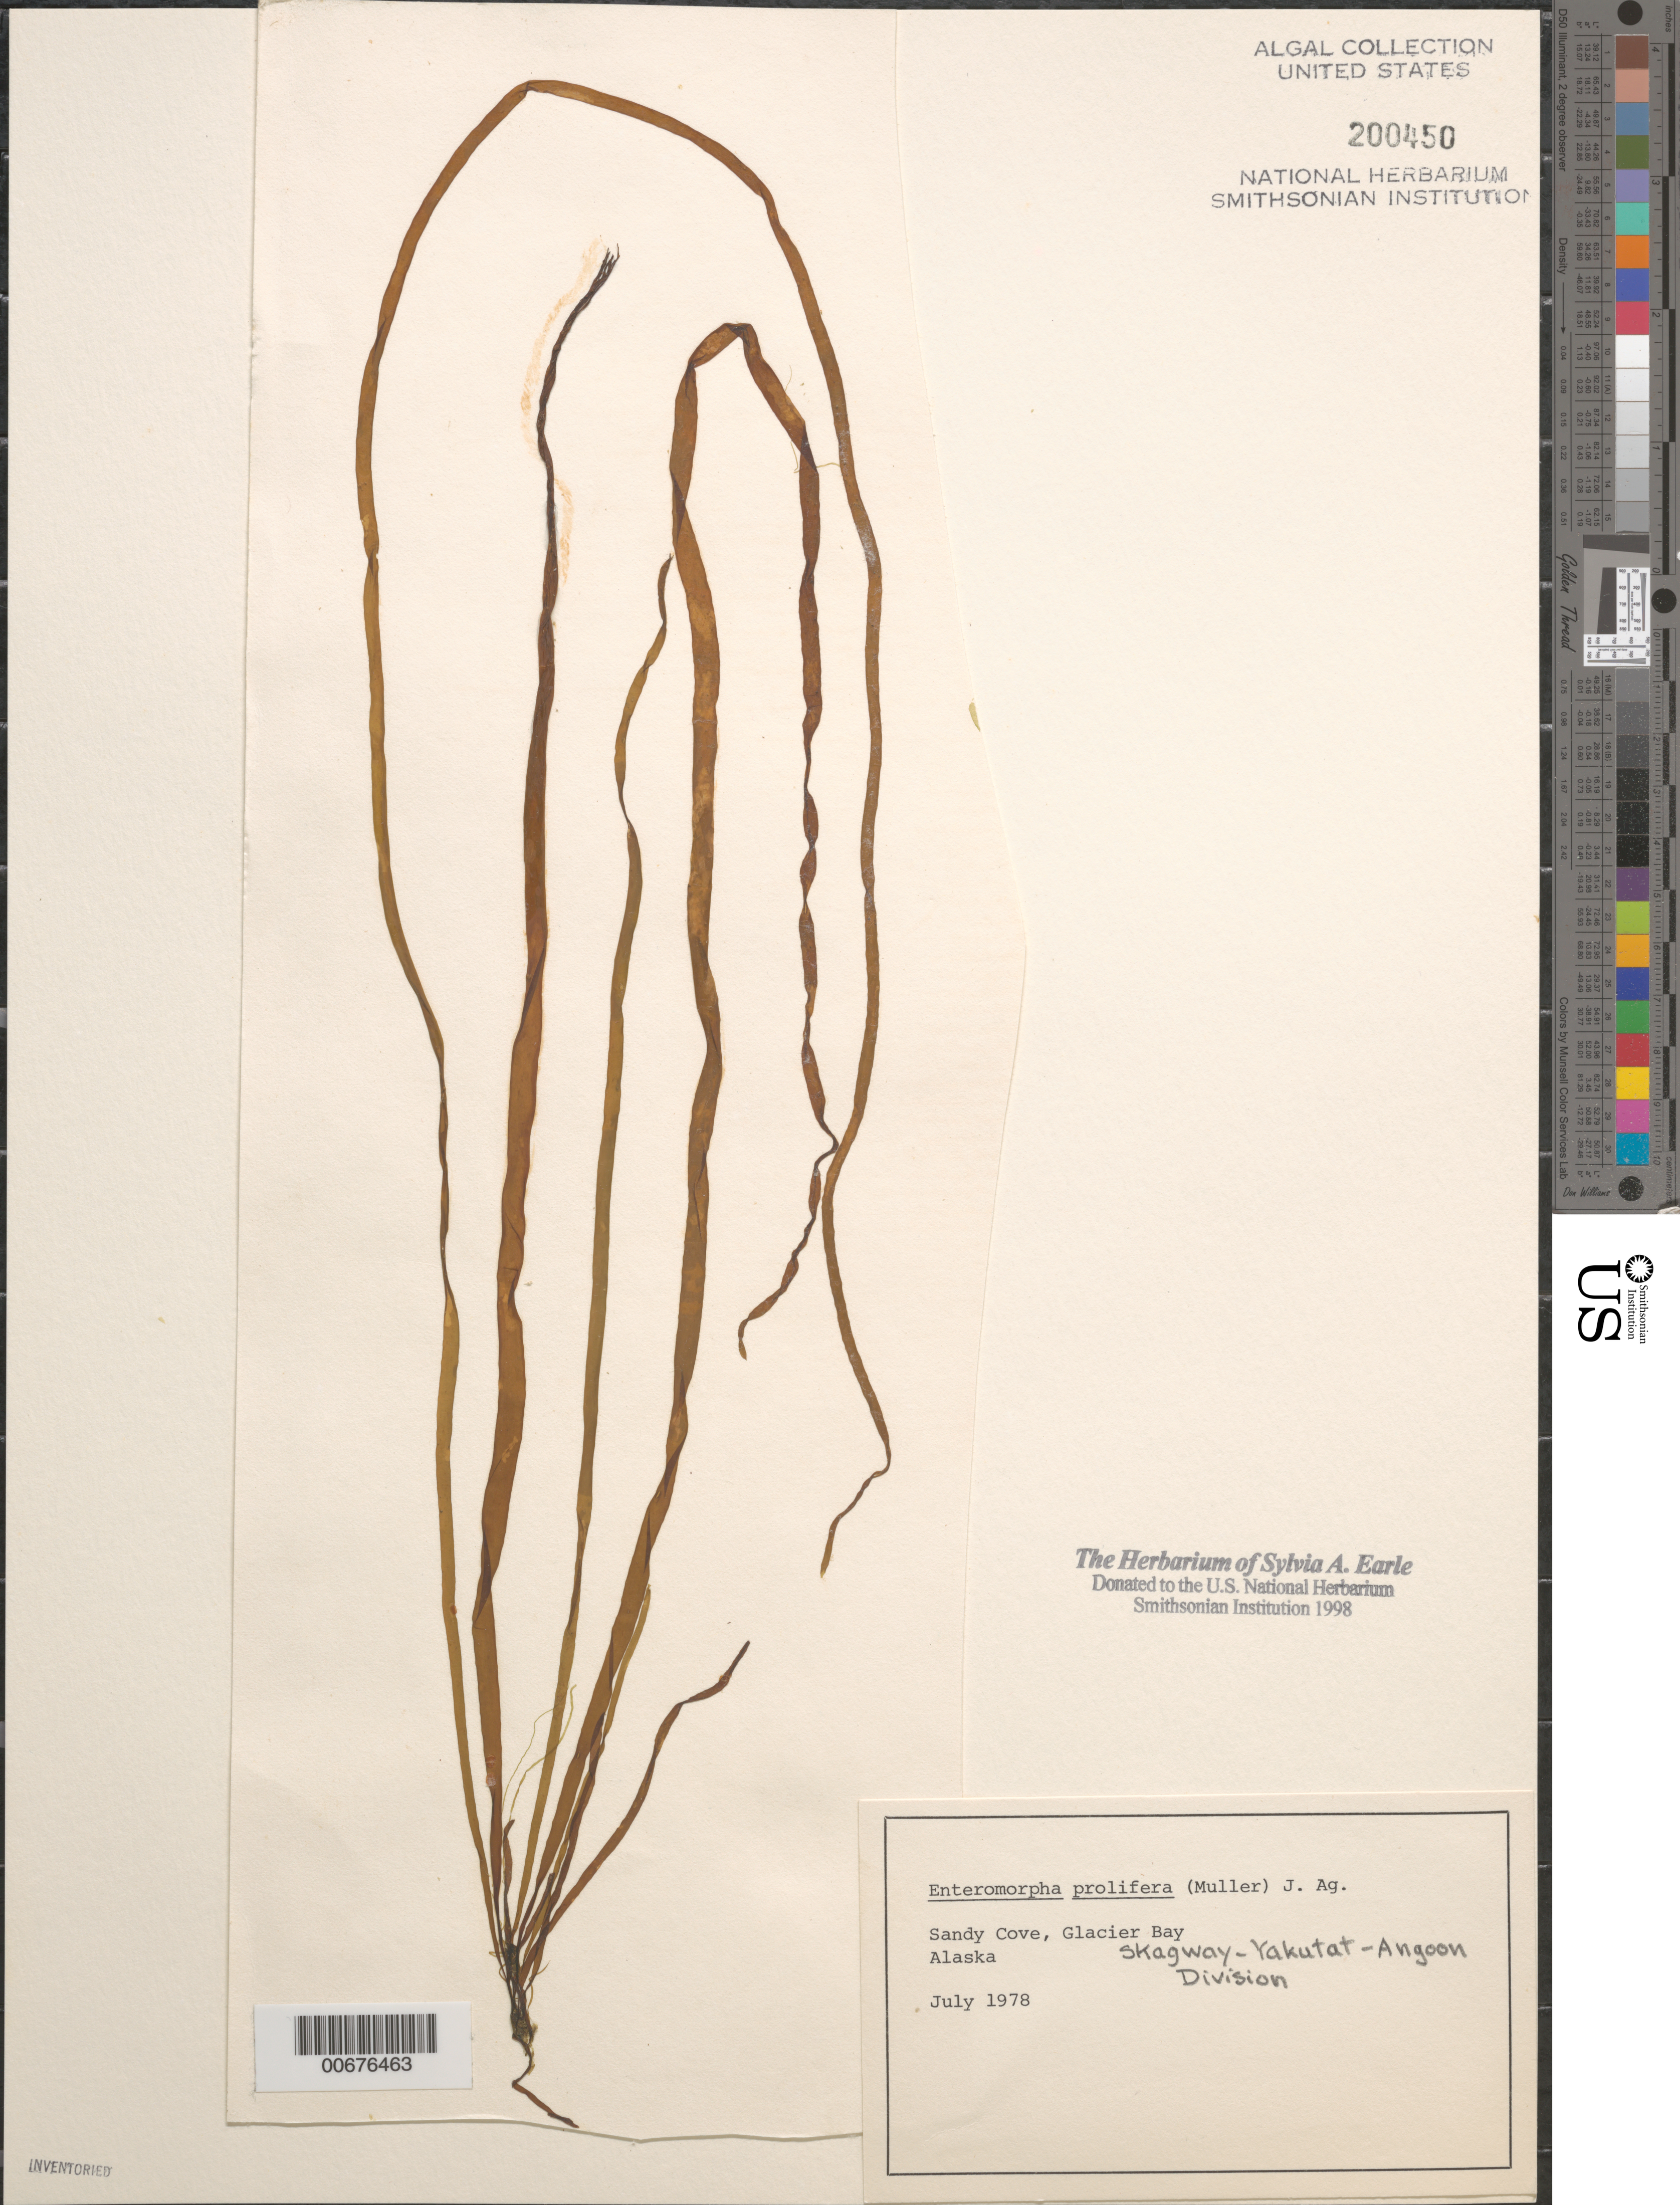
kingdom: Plantae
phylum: Chlorophyta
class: Ulvophyceae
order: Ulvales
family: Ulvaceae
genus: Ulva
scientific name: Ulva prolifera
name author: O.F. Müller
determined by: Algae name updating Project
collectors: Ex herb. Sylvia A. Earle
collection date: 1978-07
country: United States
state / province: Alaska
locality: Sandy Cove, Glacier Bay. Skagway-Yakutat-Angoon Division.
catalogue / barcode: US 200450